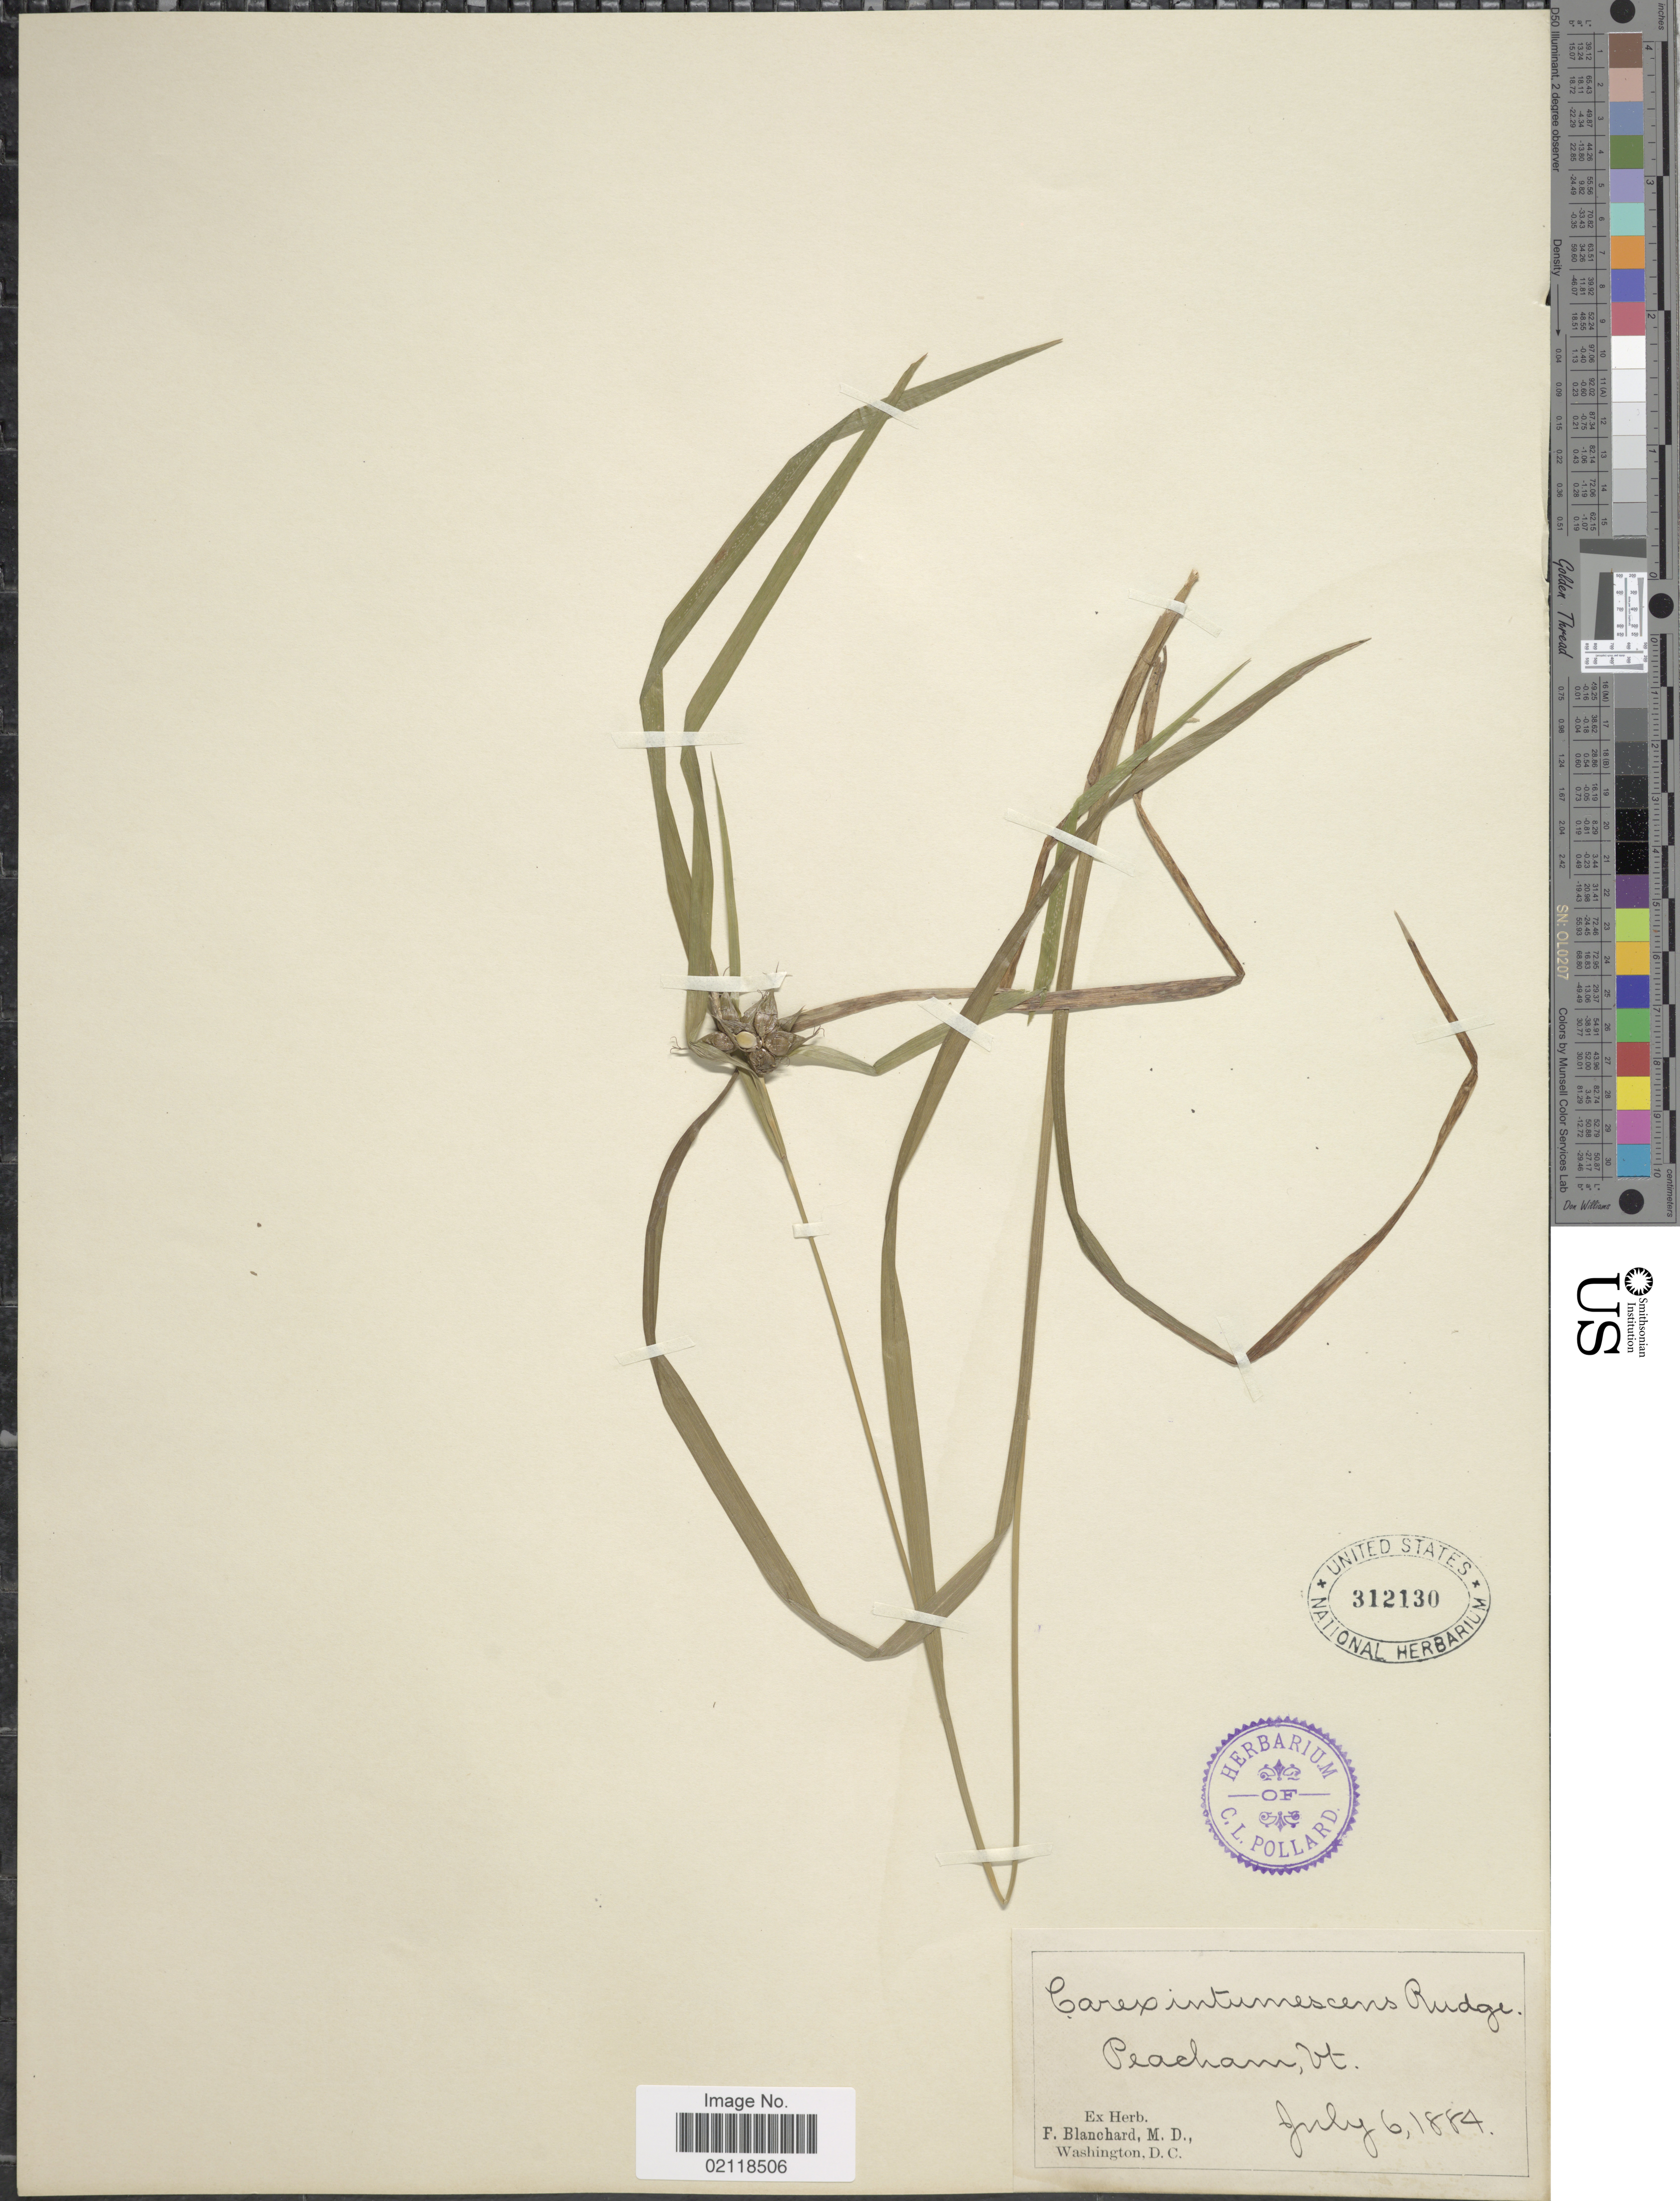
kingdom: Plantae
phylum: Tracheophyta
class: Liliopsida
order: Poales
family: Cyperaceae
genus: Carex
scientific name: Carex intumescens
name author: Rudge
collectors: ex herb. F. Blanchard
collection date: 1884-07-06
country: United States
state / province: Vermont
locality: Peacham.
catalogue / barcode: US 312130